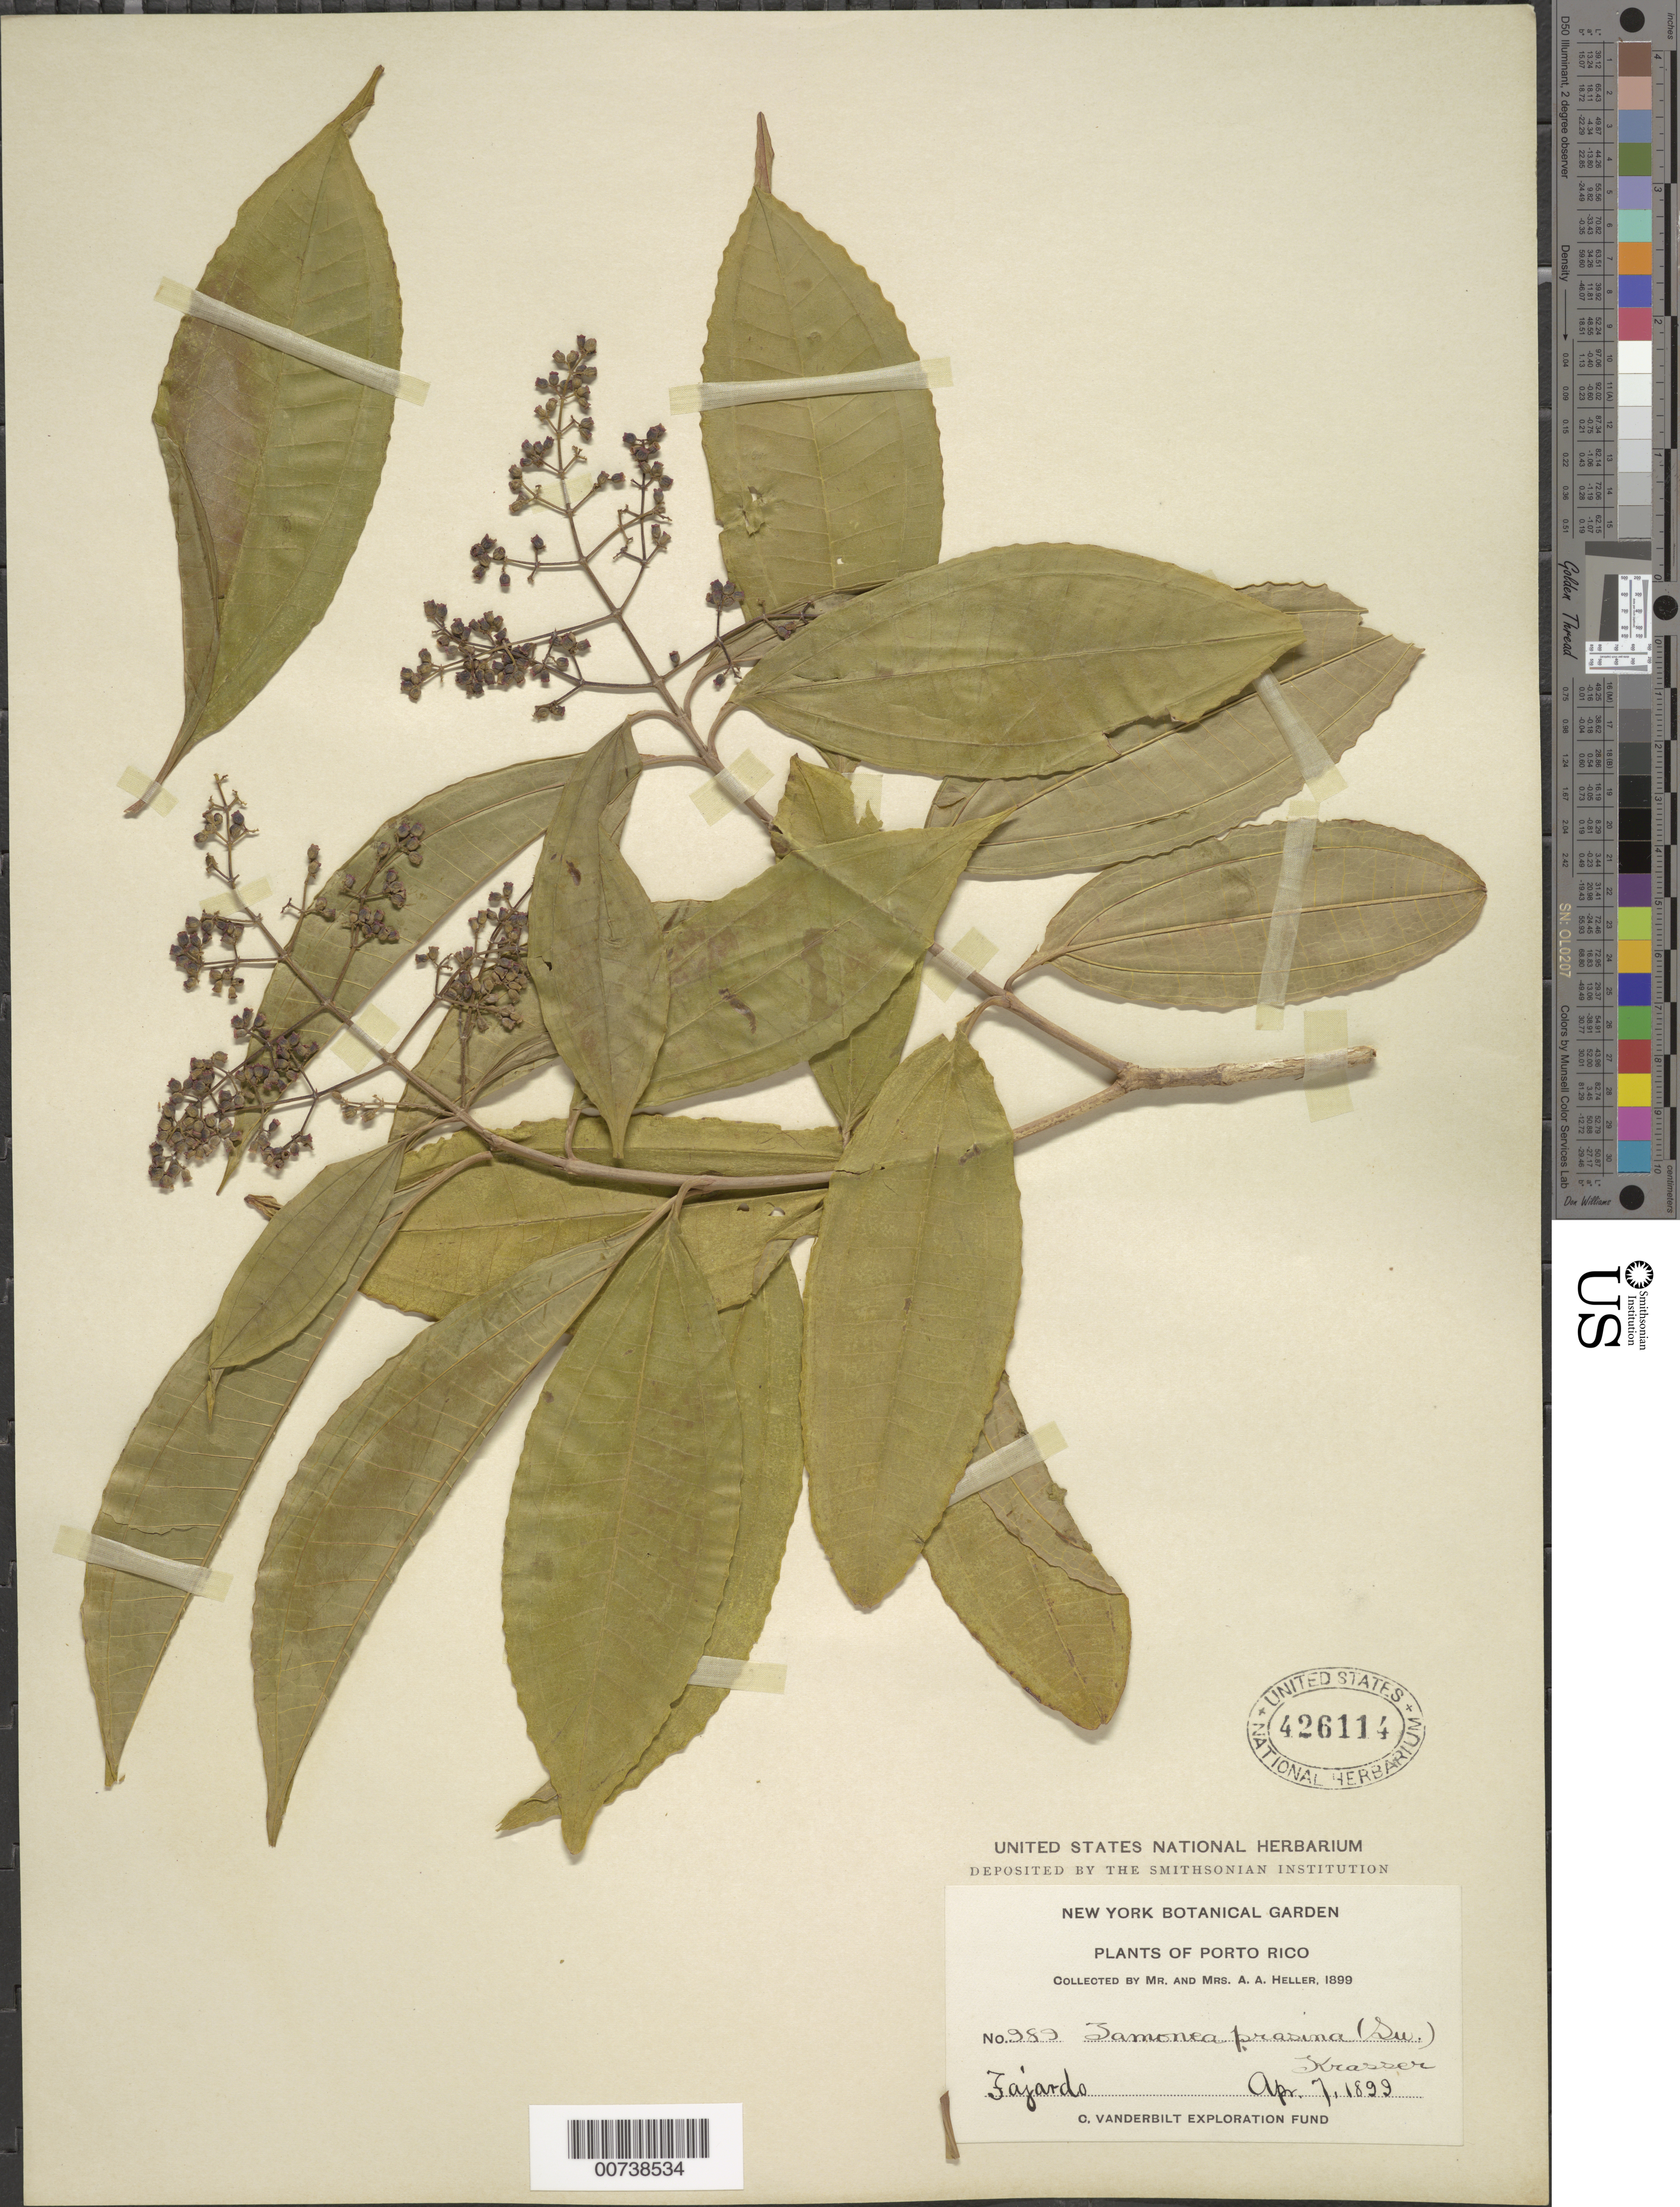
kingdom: Plantae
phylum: Tracheophyta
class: Magnoliopsida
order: Myrtales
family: Melastomataceae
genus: Miconia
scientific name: Miconia prasina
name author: (Sw.) DC.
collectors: A. A. Heller & E. G. Heller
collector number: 989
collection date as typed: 07 Apr 1899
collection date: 1899-04-07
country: Puerto Rico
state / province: Fajardo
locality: Fajardo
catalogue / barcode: US 426114